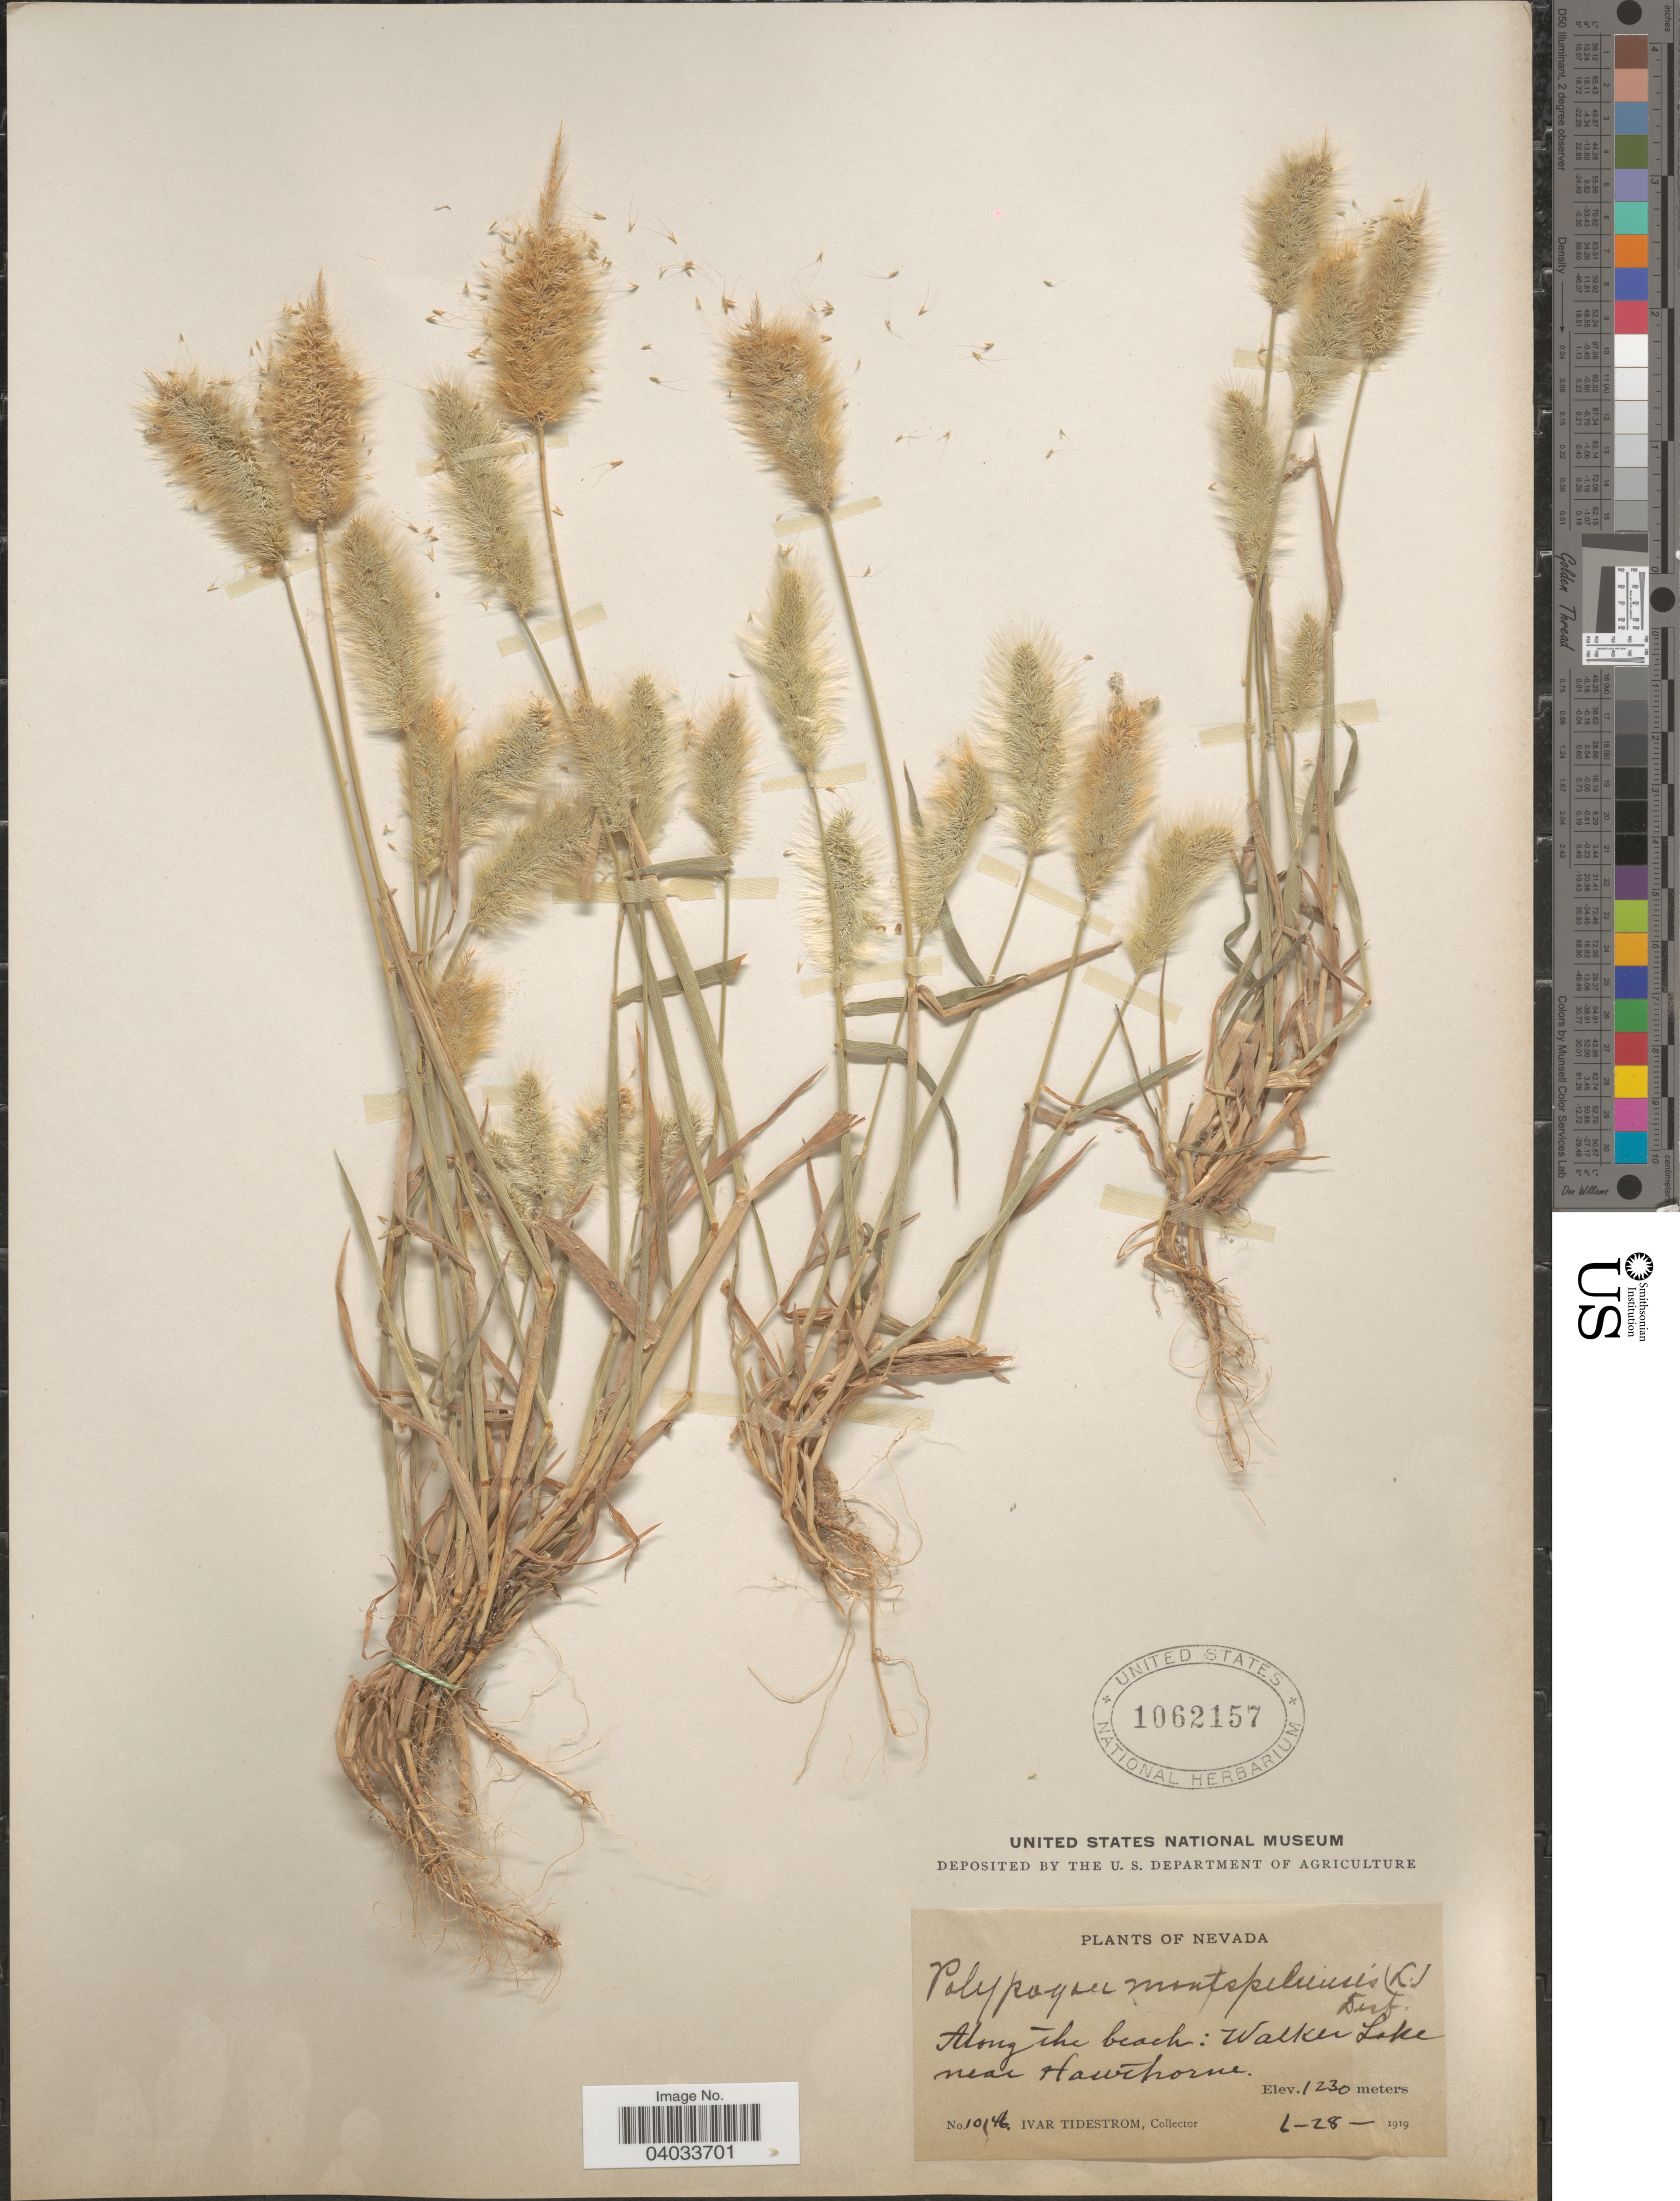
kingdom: Plantae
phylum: Tracheophyta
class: Liliopsida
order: Poales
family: Poaceae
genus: Polypogon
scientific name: Polypogon monspeliensis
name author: (L.) Desf.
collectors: I. F. Tidestrom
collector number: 10146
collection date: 1919-06-28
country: United States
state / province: Nevada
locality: Along the beach: Walker Lake near Hawthorne.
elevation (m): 1230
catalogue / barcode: US 1062157